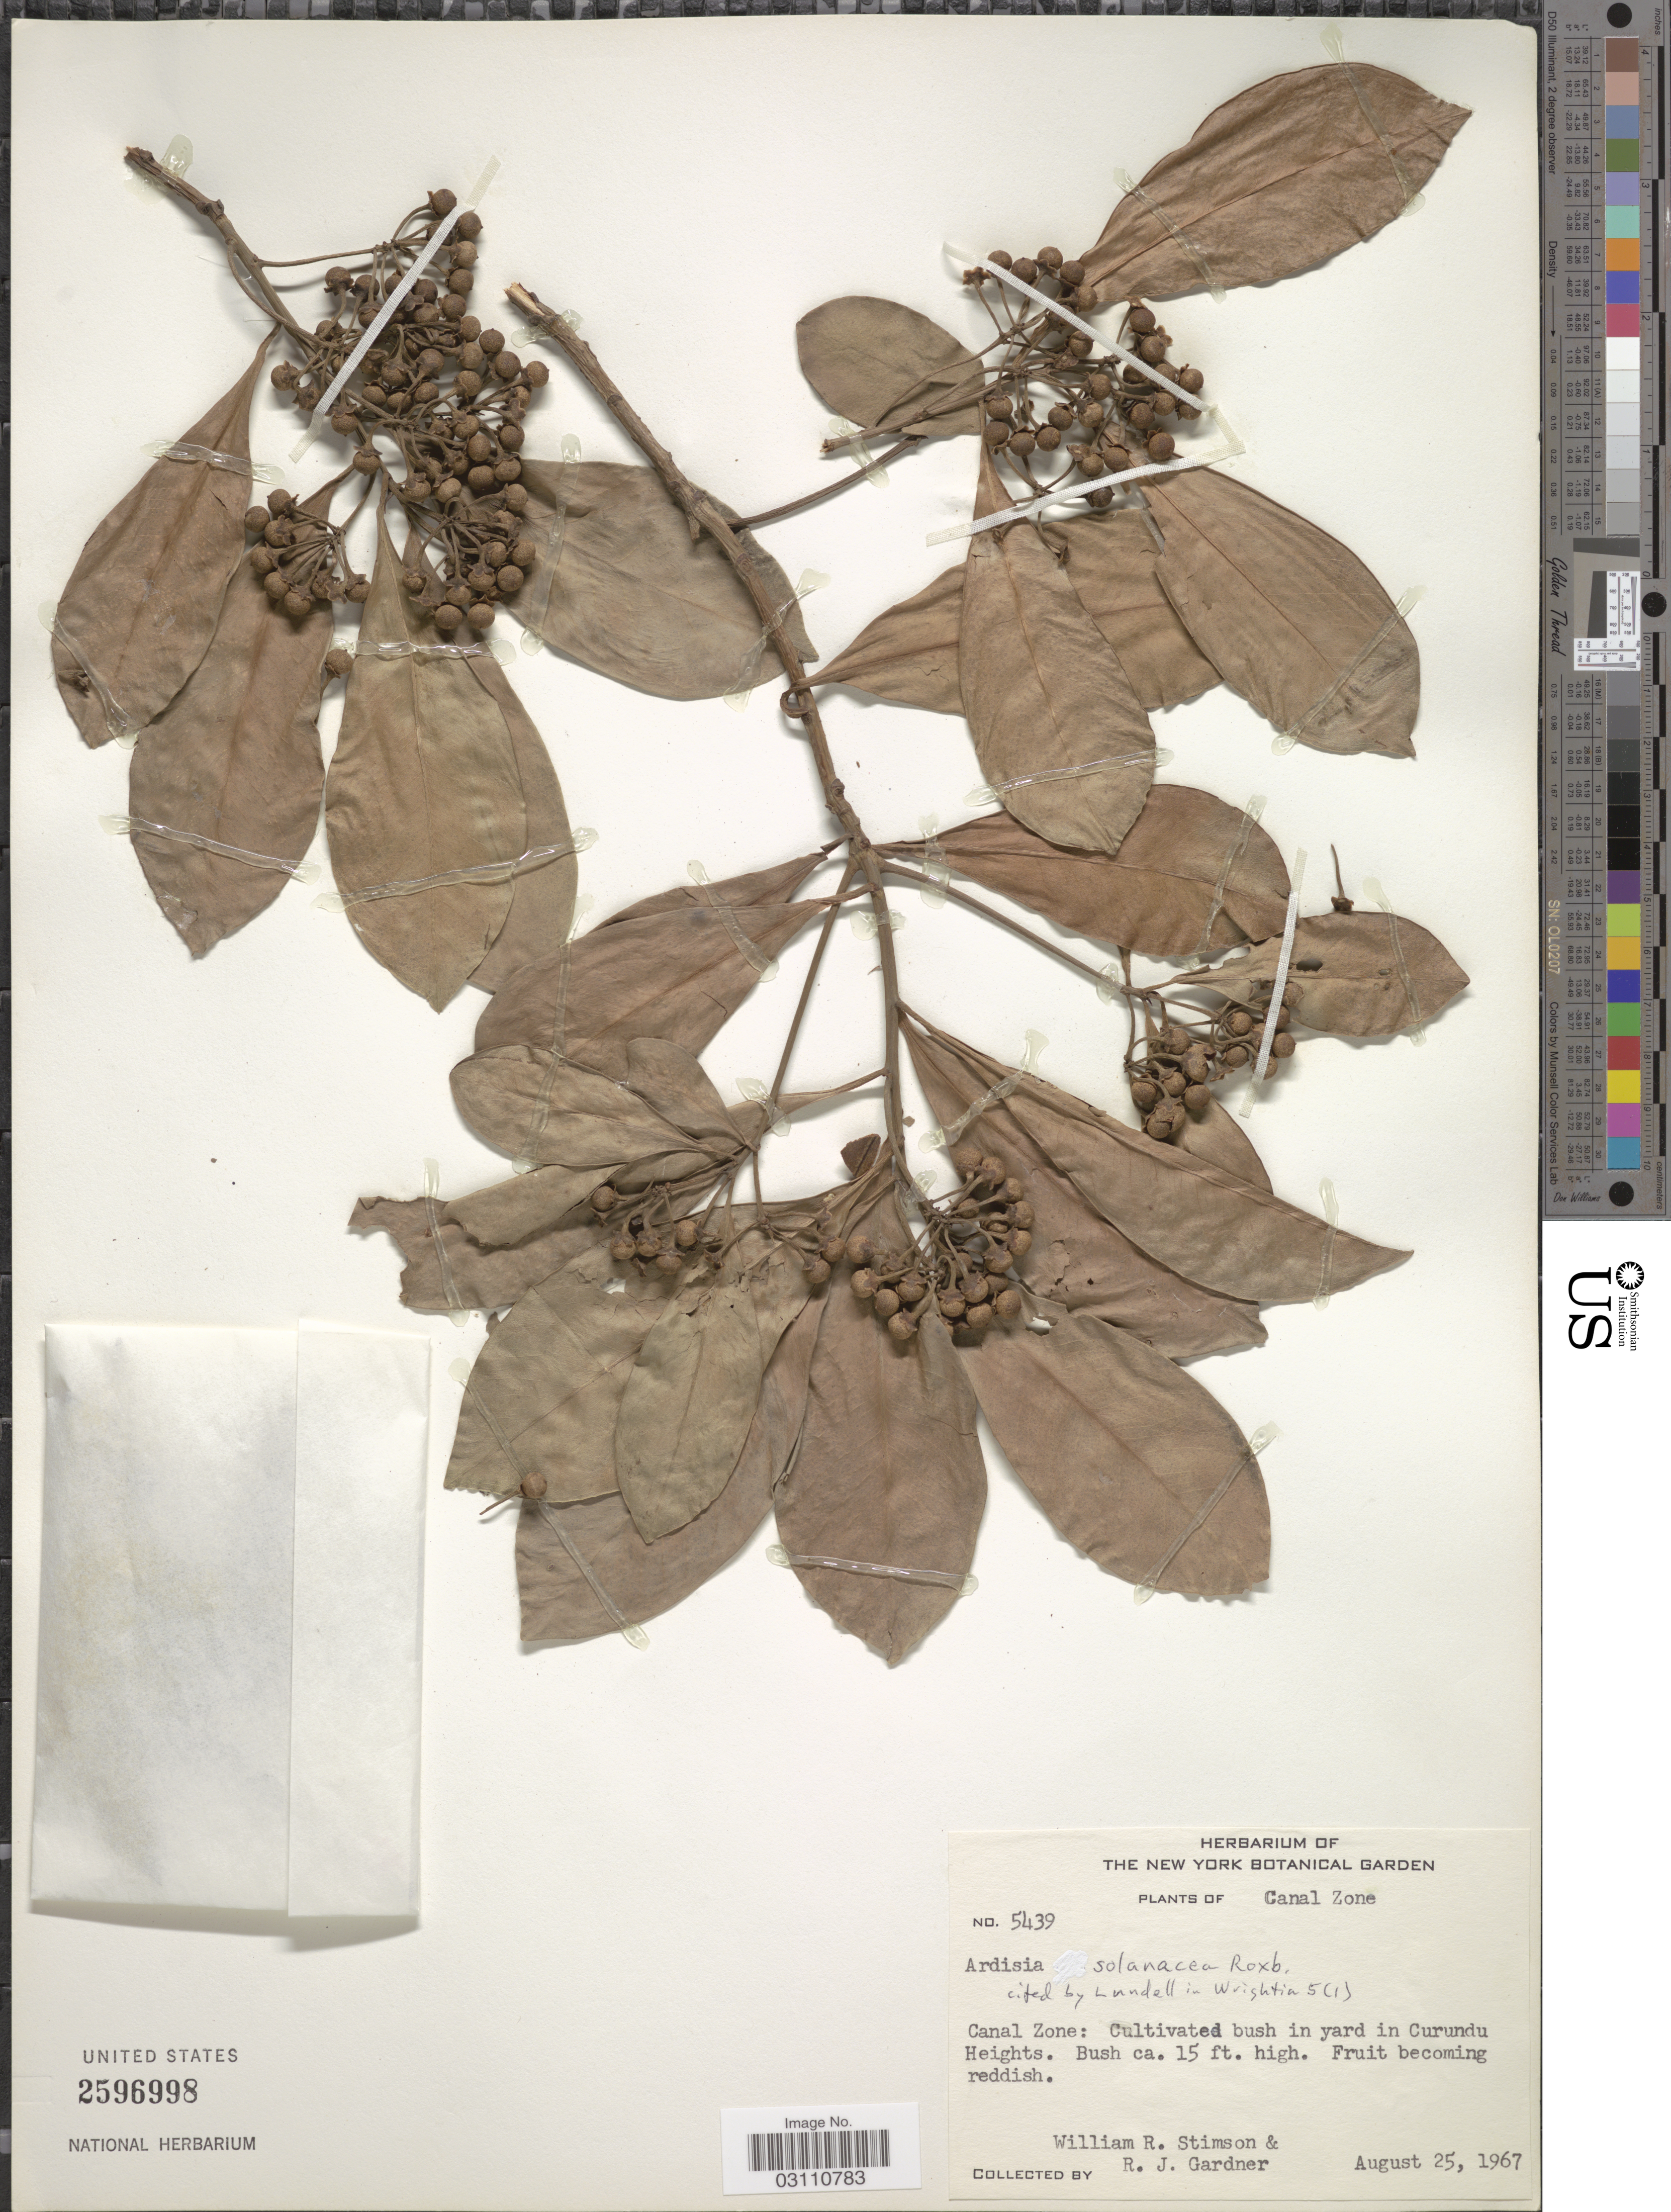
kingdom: Plantae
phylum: Tracheophyta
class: Magnoliopsida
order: Ericales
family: Primulaceae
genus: Ardisia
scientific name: Ardisia solanacea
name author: Roxb.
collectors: W. R. Stimson & R. Gardner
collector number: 5439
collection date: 1967-08-25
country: Panama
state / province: Colón / Panamá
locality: Canal Zone: yard in Curundu Heights.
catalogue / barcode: US 2596998